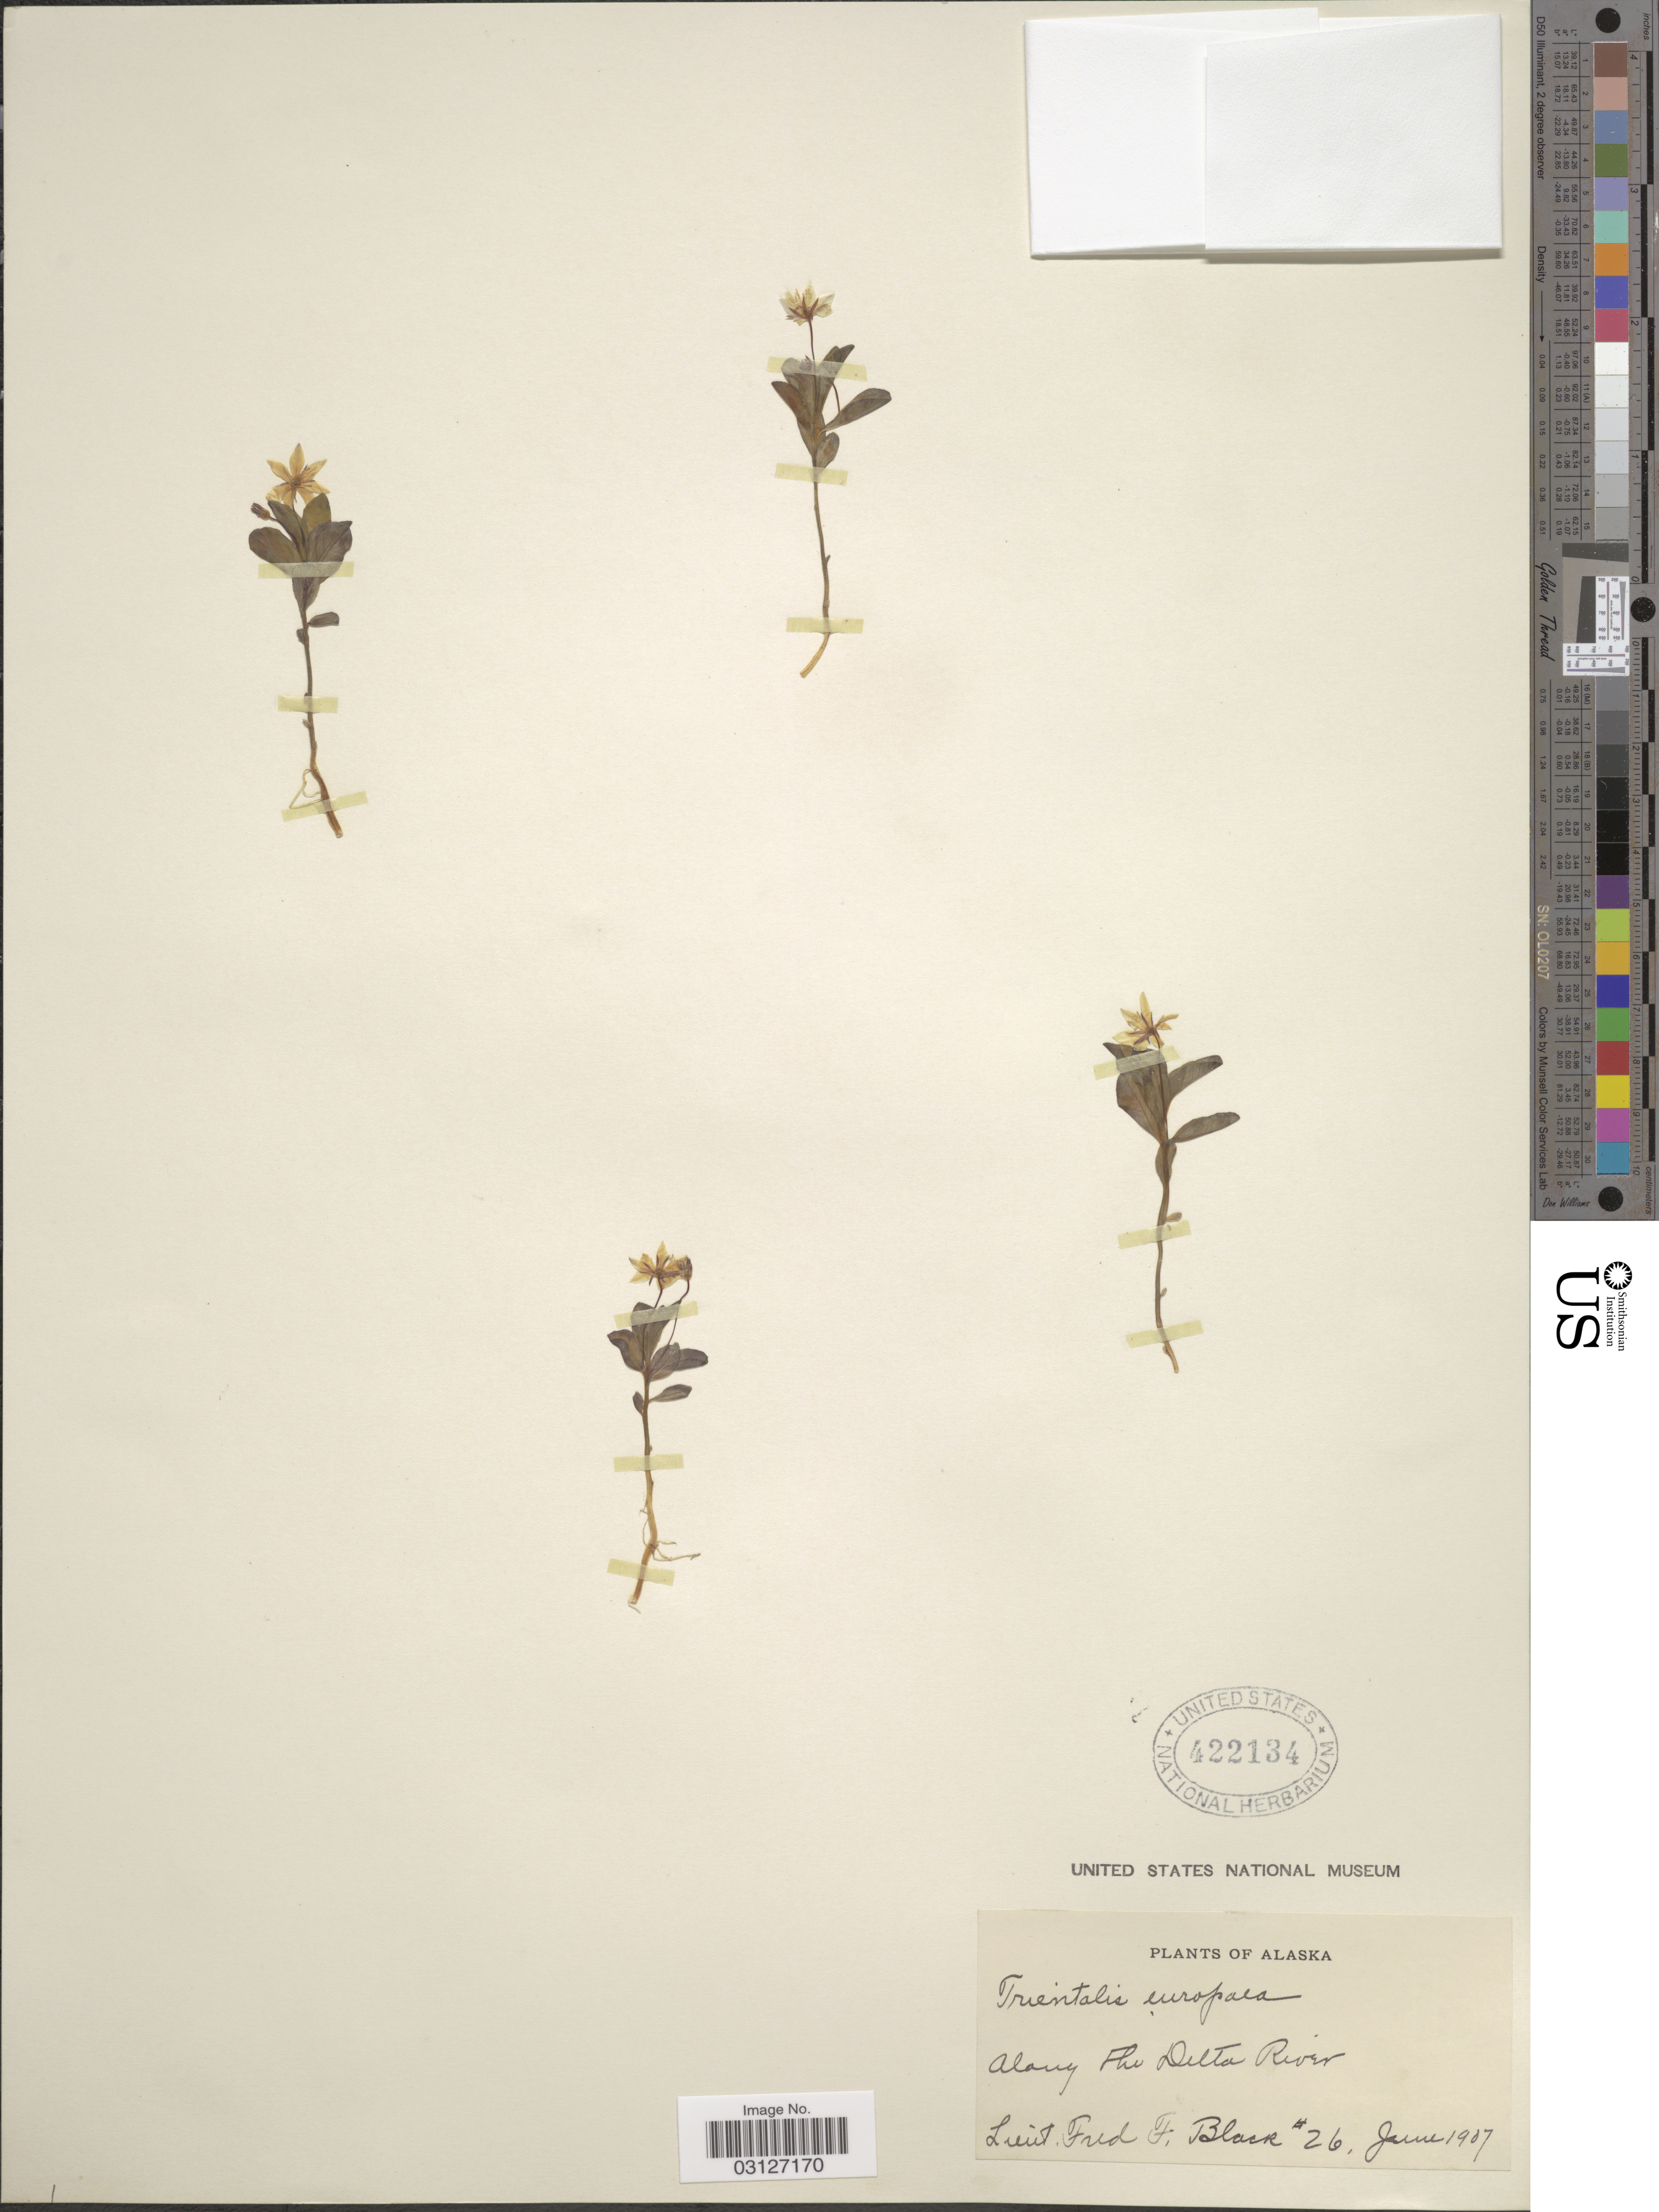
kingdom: Plantae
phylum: Tracheophyta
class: Magnoliopsida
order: Ericales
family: Primulaceae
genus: Trientalis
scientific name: Trientalis europaea subsp. arctica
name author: (Fisch. ex Hook.) Hultén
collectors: F. Black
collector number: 26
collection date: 1907-06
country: United States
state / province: Alaska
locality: Along The Delta River.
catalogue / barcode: US 422134